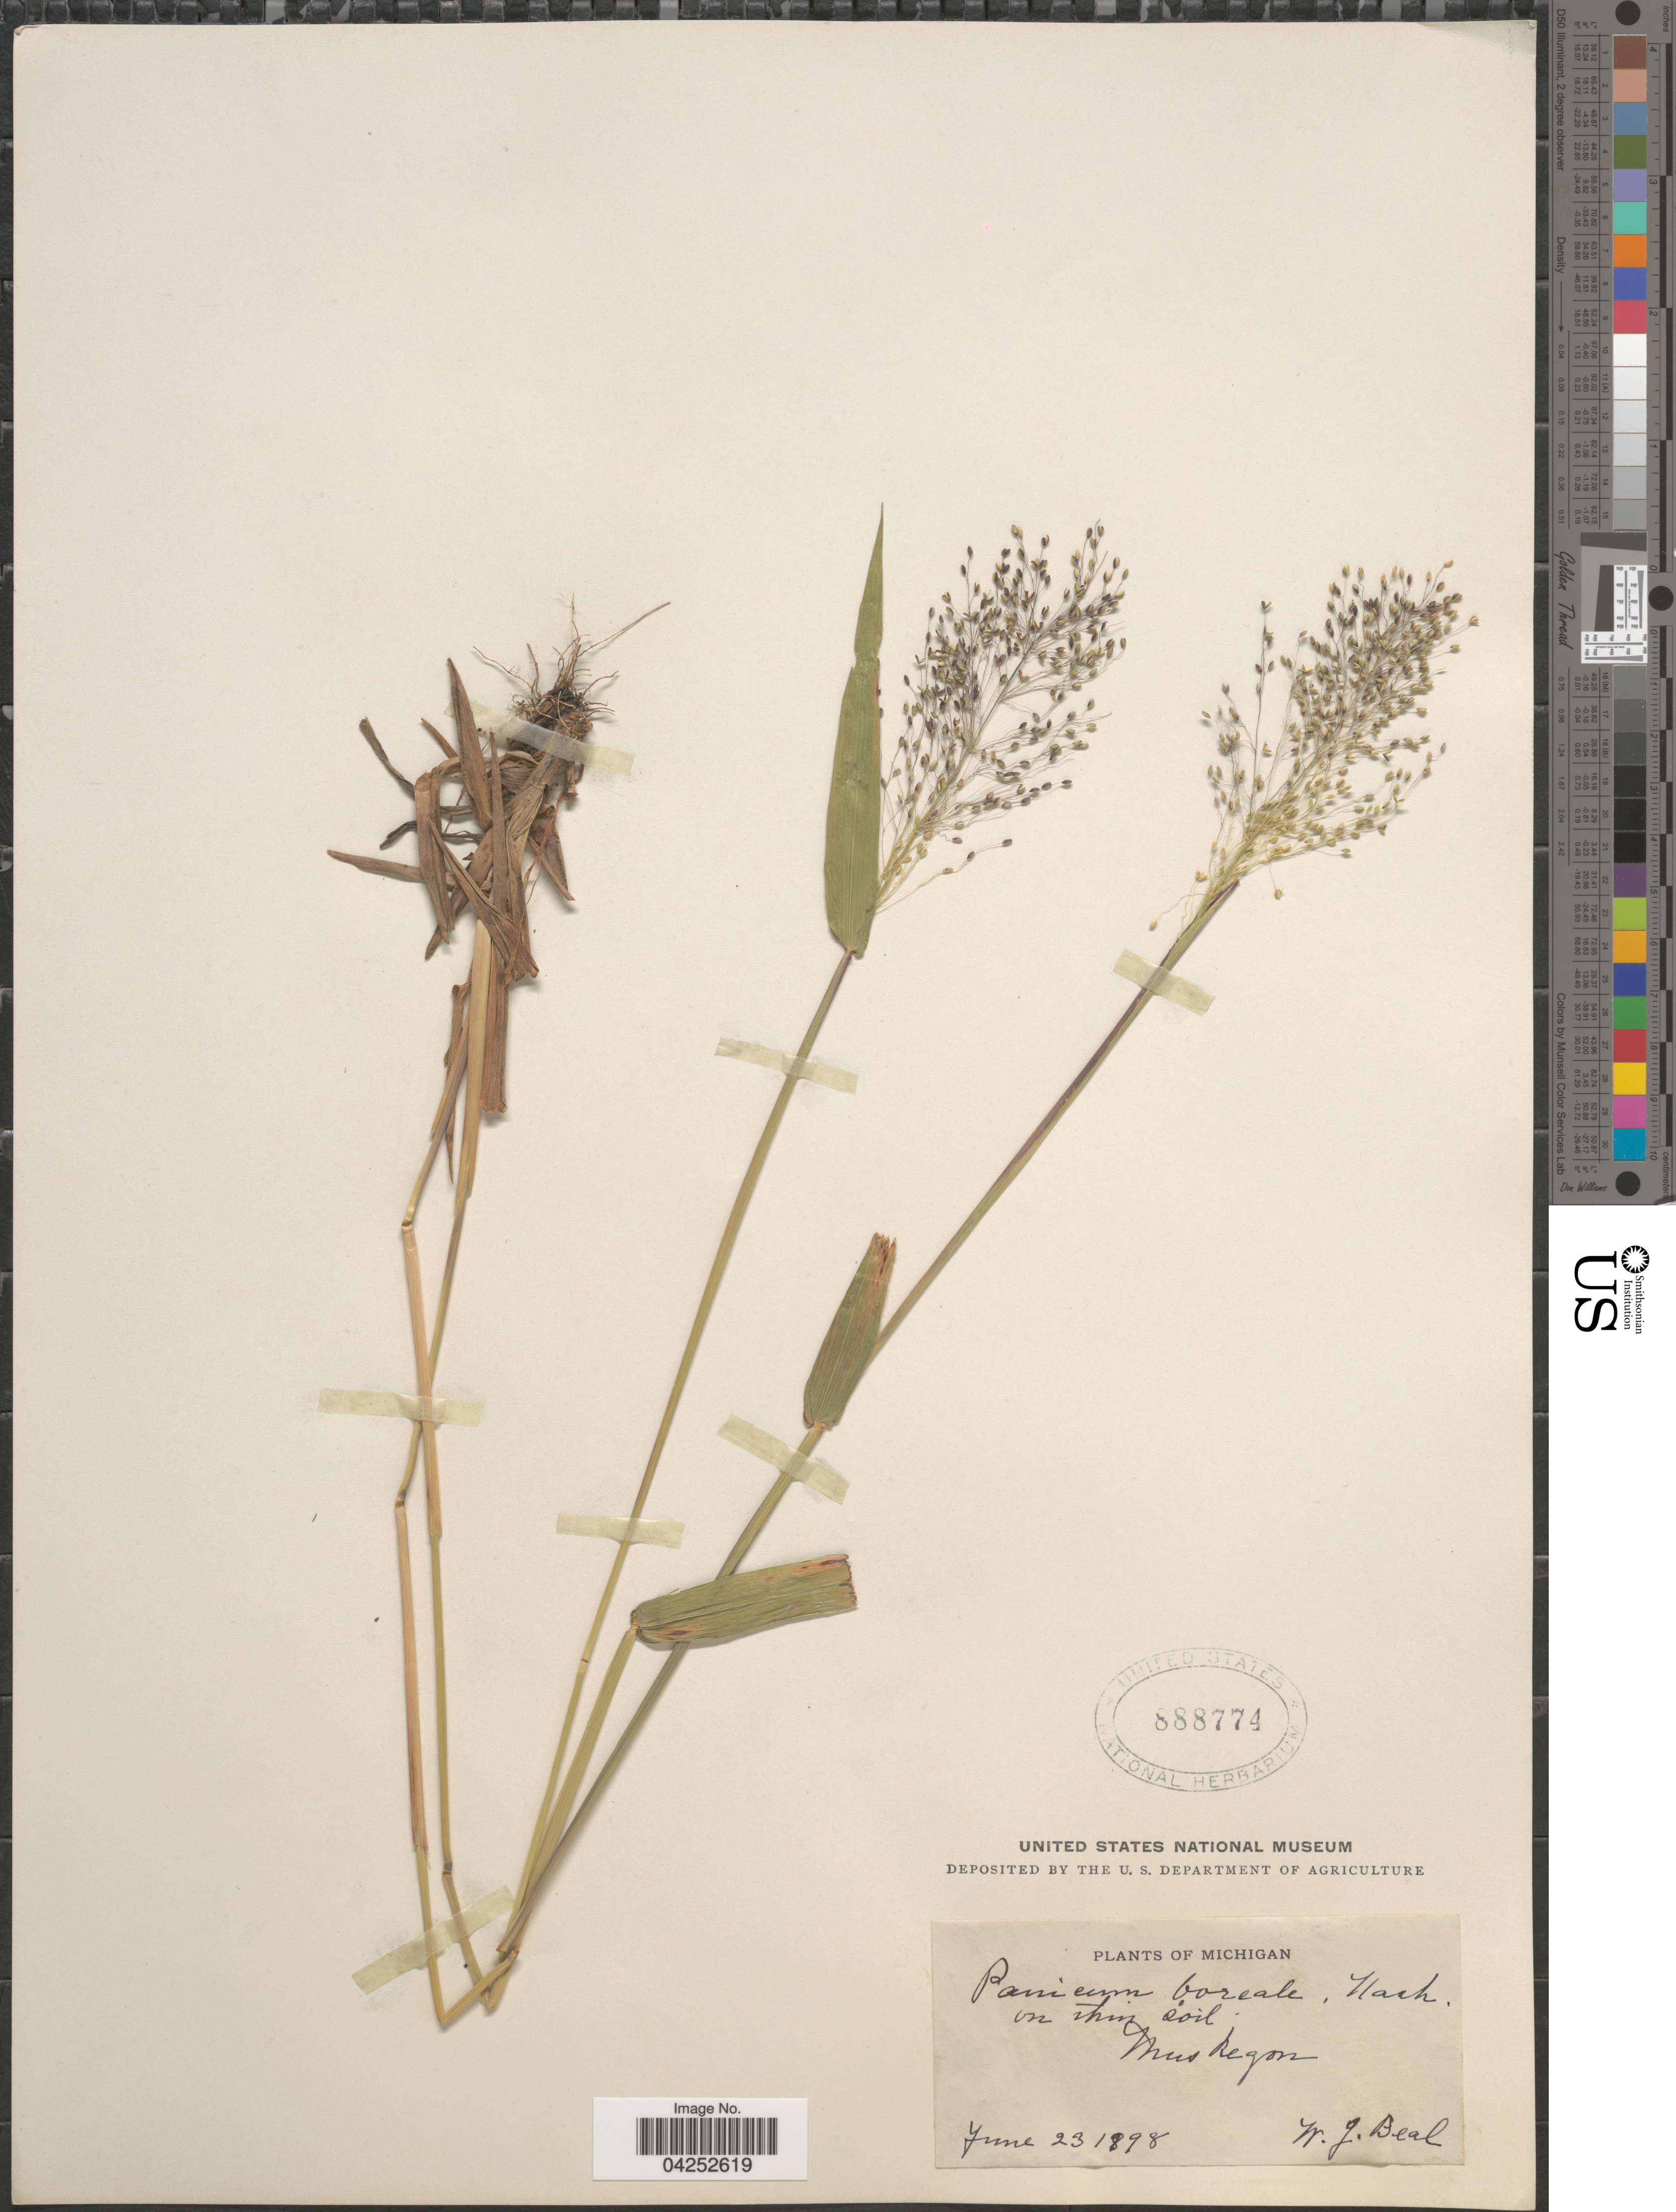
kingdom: Plantae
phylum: Tracheophyta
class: Liliopsida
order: Poales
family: Poaceae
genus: Dichanthelium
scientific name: Dichanthelium boreale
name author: (Nash) Freckmann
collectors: W. Beal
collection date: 1898-06-23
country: United States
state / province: Michigan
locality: On thin soil Muskegon.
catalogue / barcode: US 888774